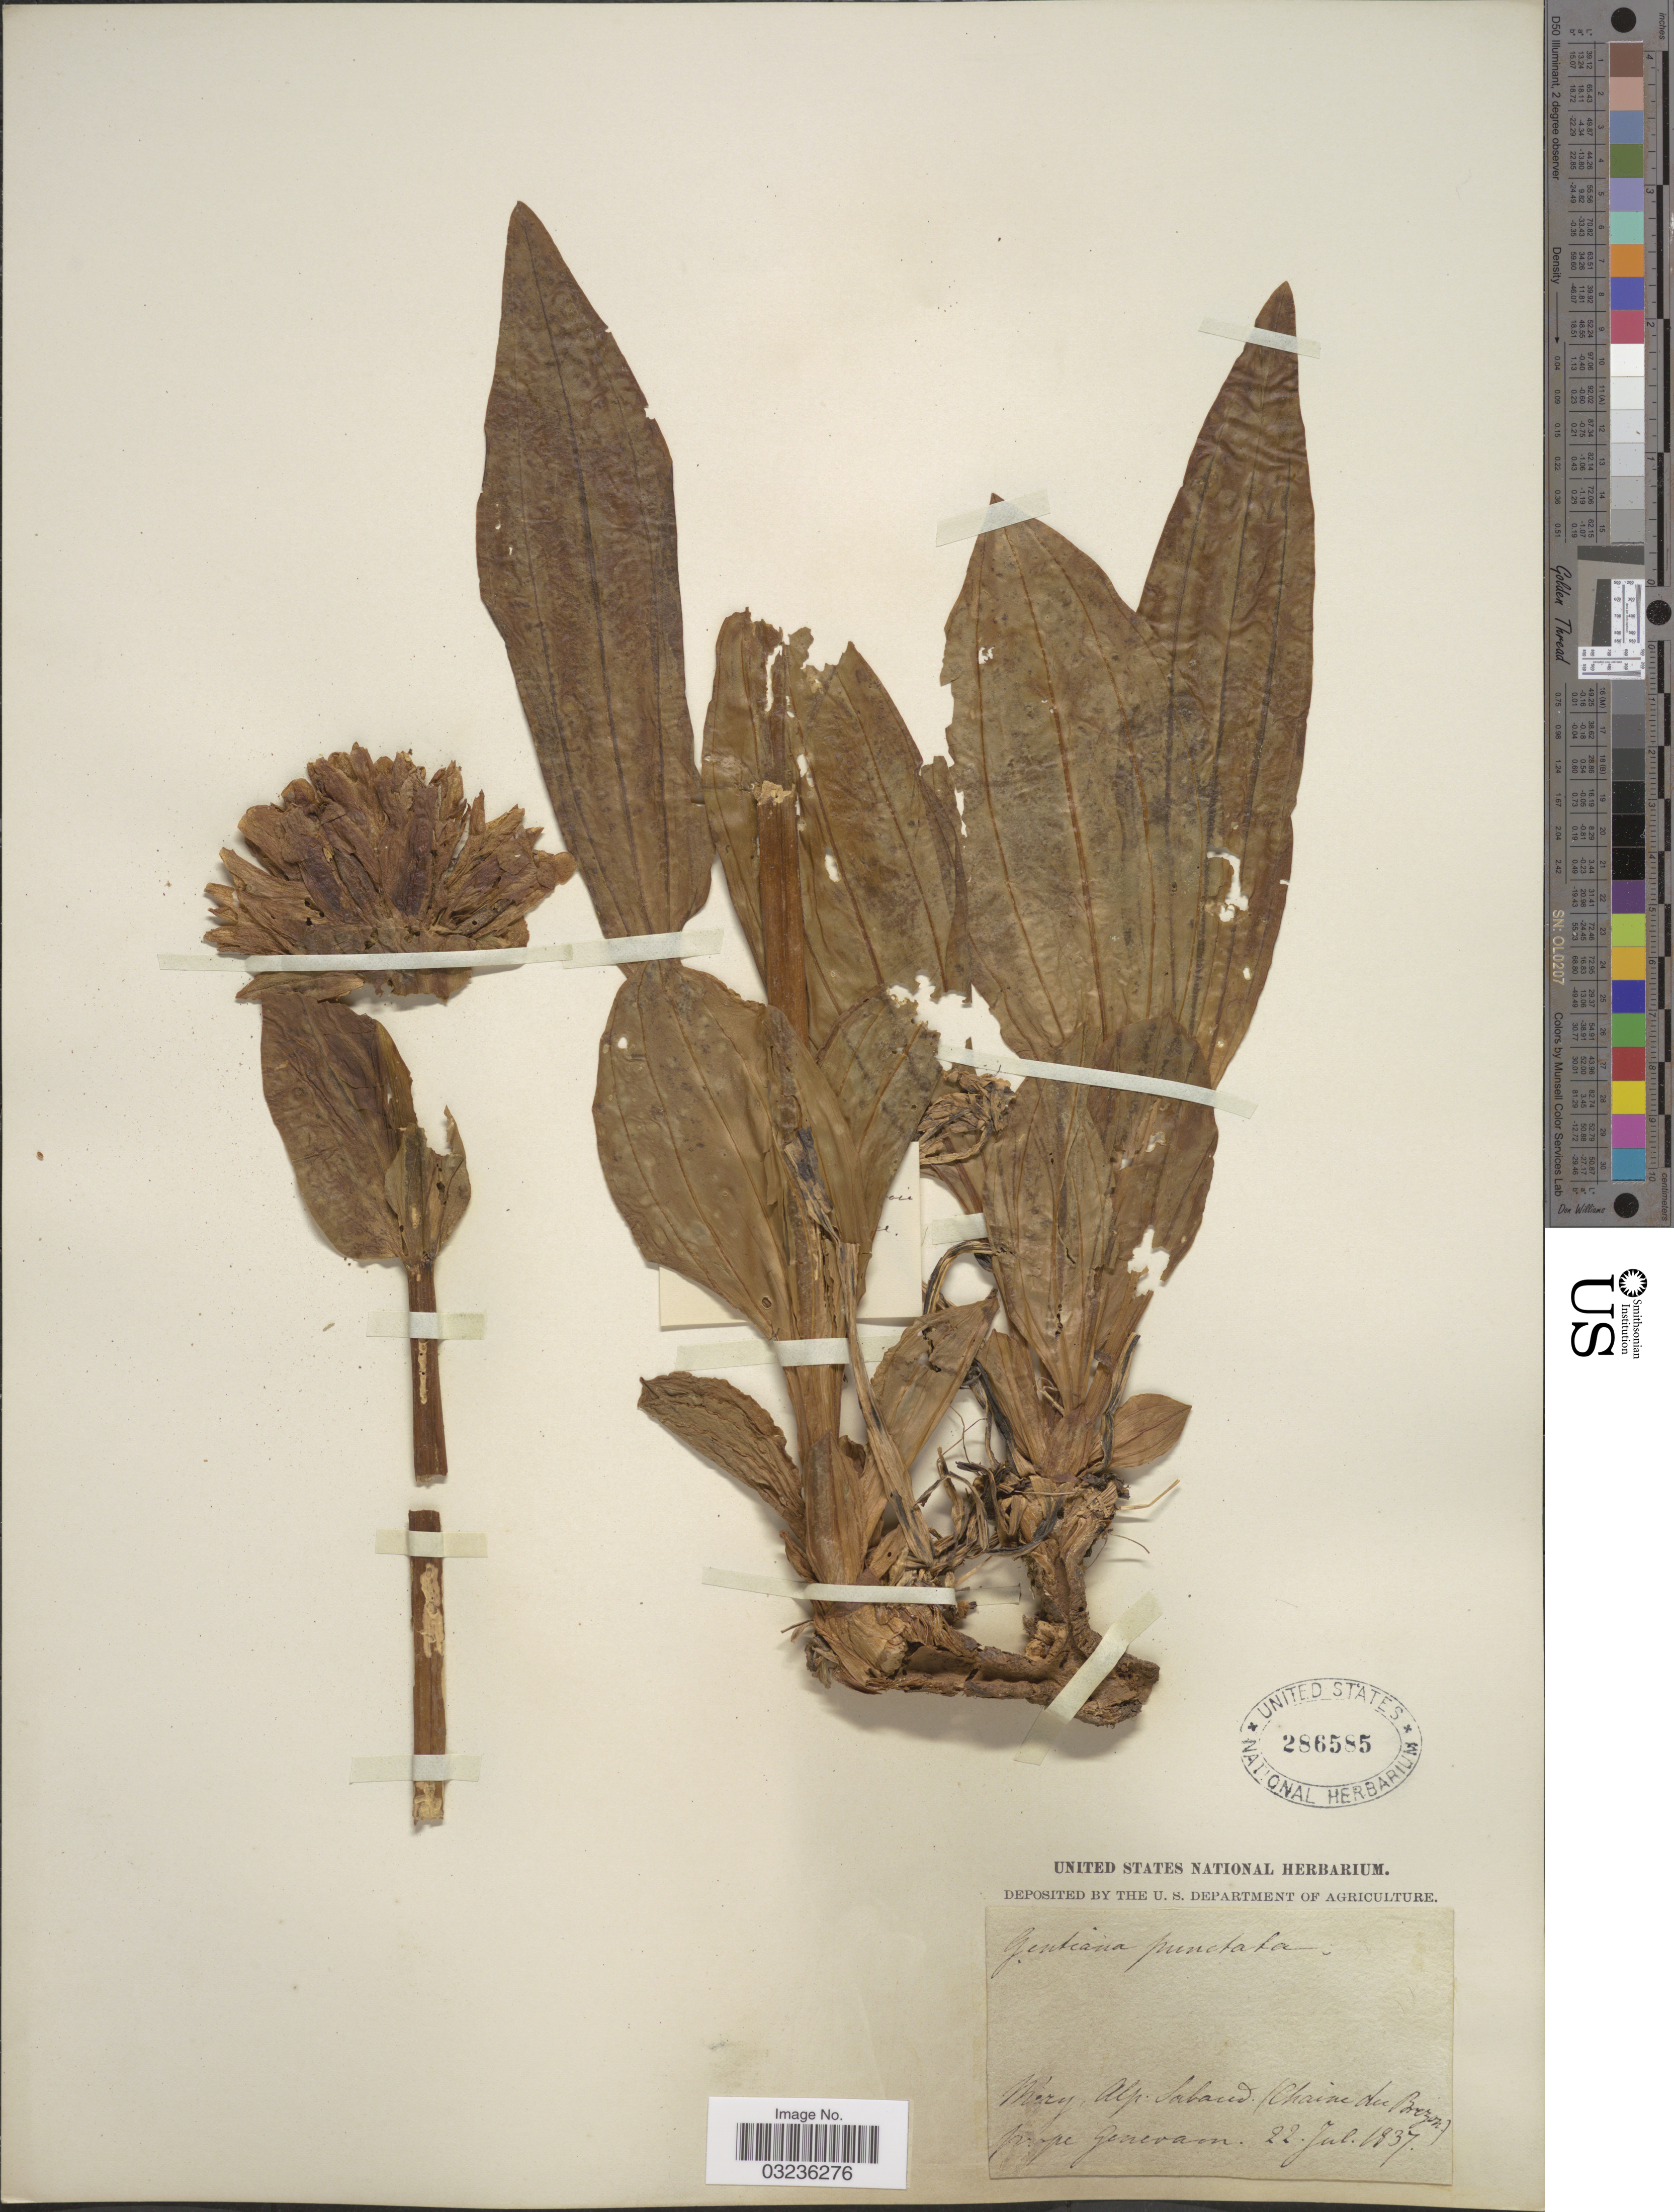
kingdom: Plantae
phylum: Tracheophyta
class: Magnoliopsida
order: Gentianales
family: Gentianaceae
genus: Gentiana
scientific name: Gentiana punctata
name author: L.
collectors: ex herb. United States National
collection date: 1837-07-22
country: France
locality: Mery [interpreted] Alp. Sabaud (Chaine Lac Brizon), prope Genevam.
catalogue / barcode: US 286585